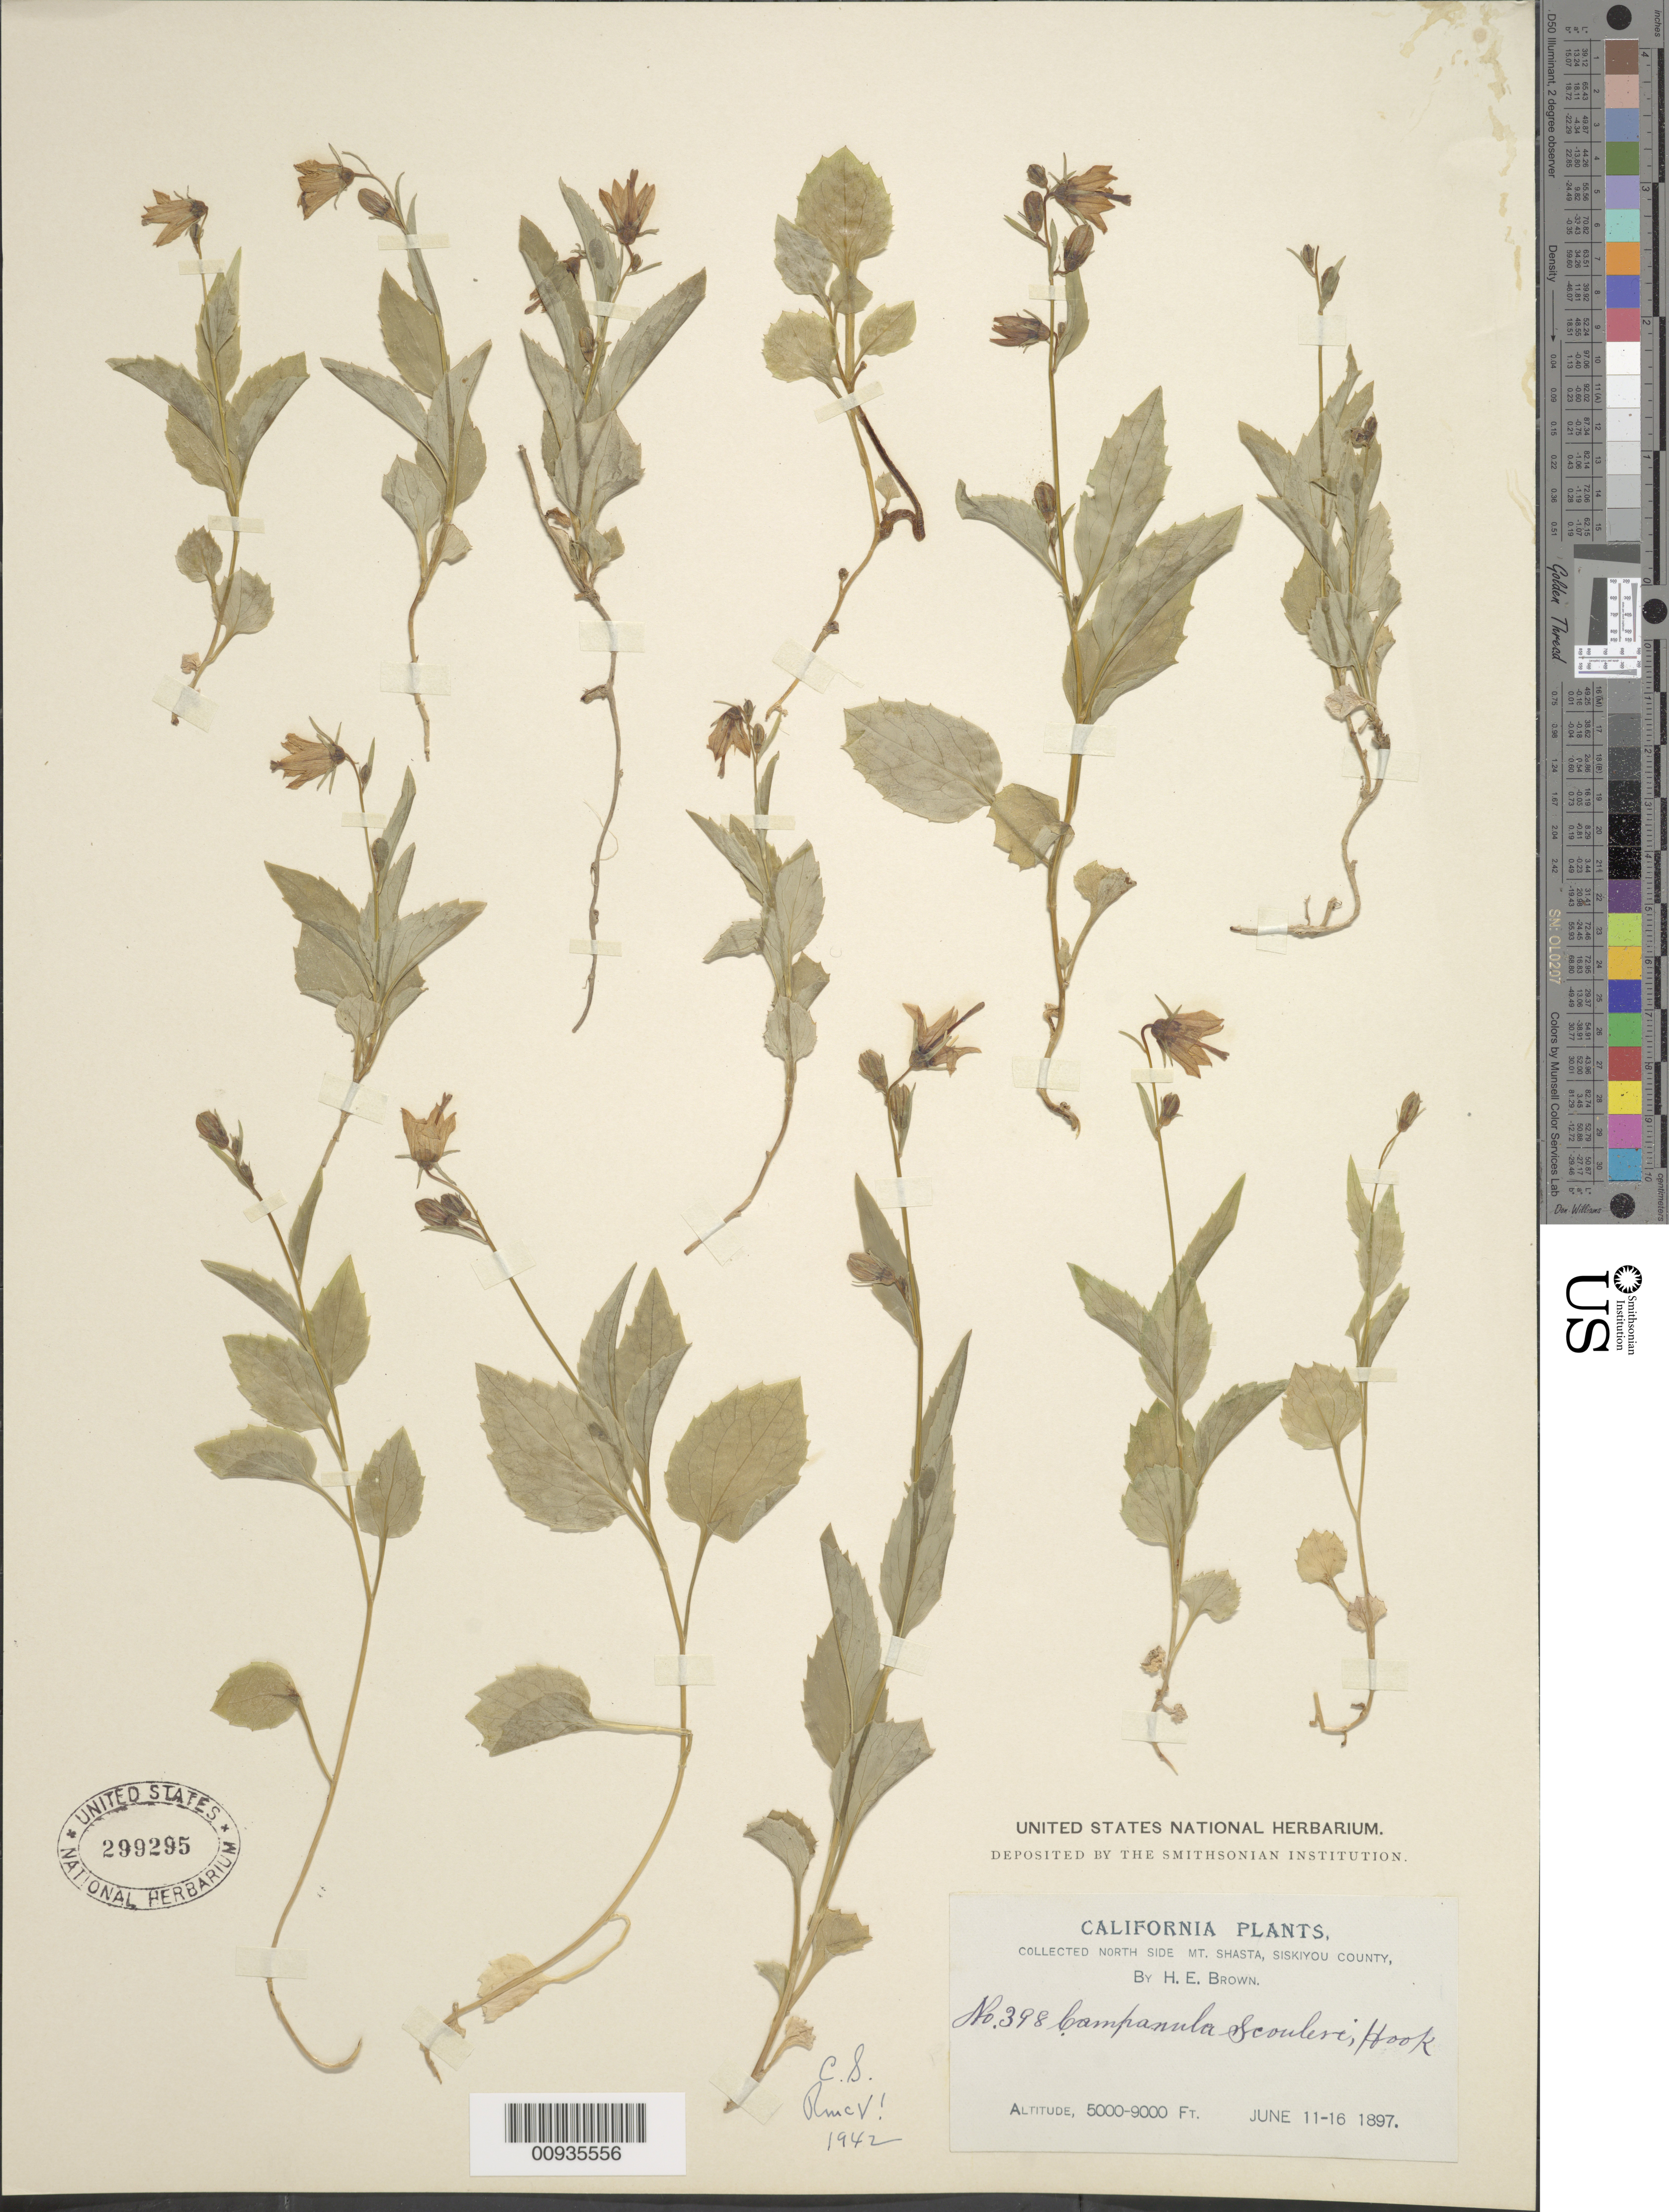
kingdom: Plantae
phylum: Tracheophyta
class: Magnoliopsida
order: Asterales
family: Campanulaceae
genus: Campanula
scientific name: Campanula scouleri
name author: Hook.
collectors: H. E. Brown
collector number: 398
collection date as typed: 11 Jun 1897 to 16 Jun 1897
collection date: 1897-06-11/1897-06-16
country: United States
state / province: California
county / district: Siskiyou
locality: N. side of Mt. Shasta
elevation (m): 1524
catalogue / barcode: US 299295